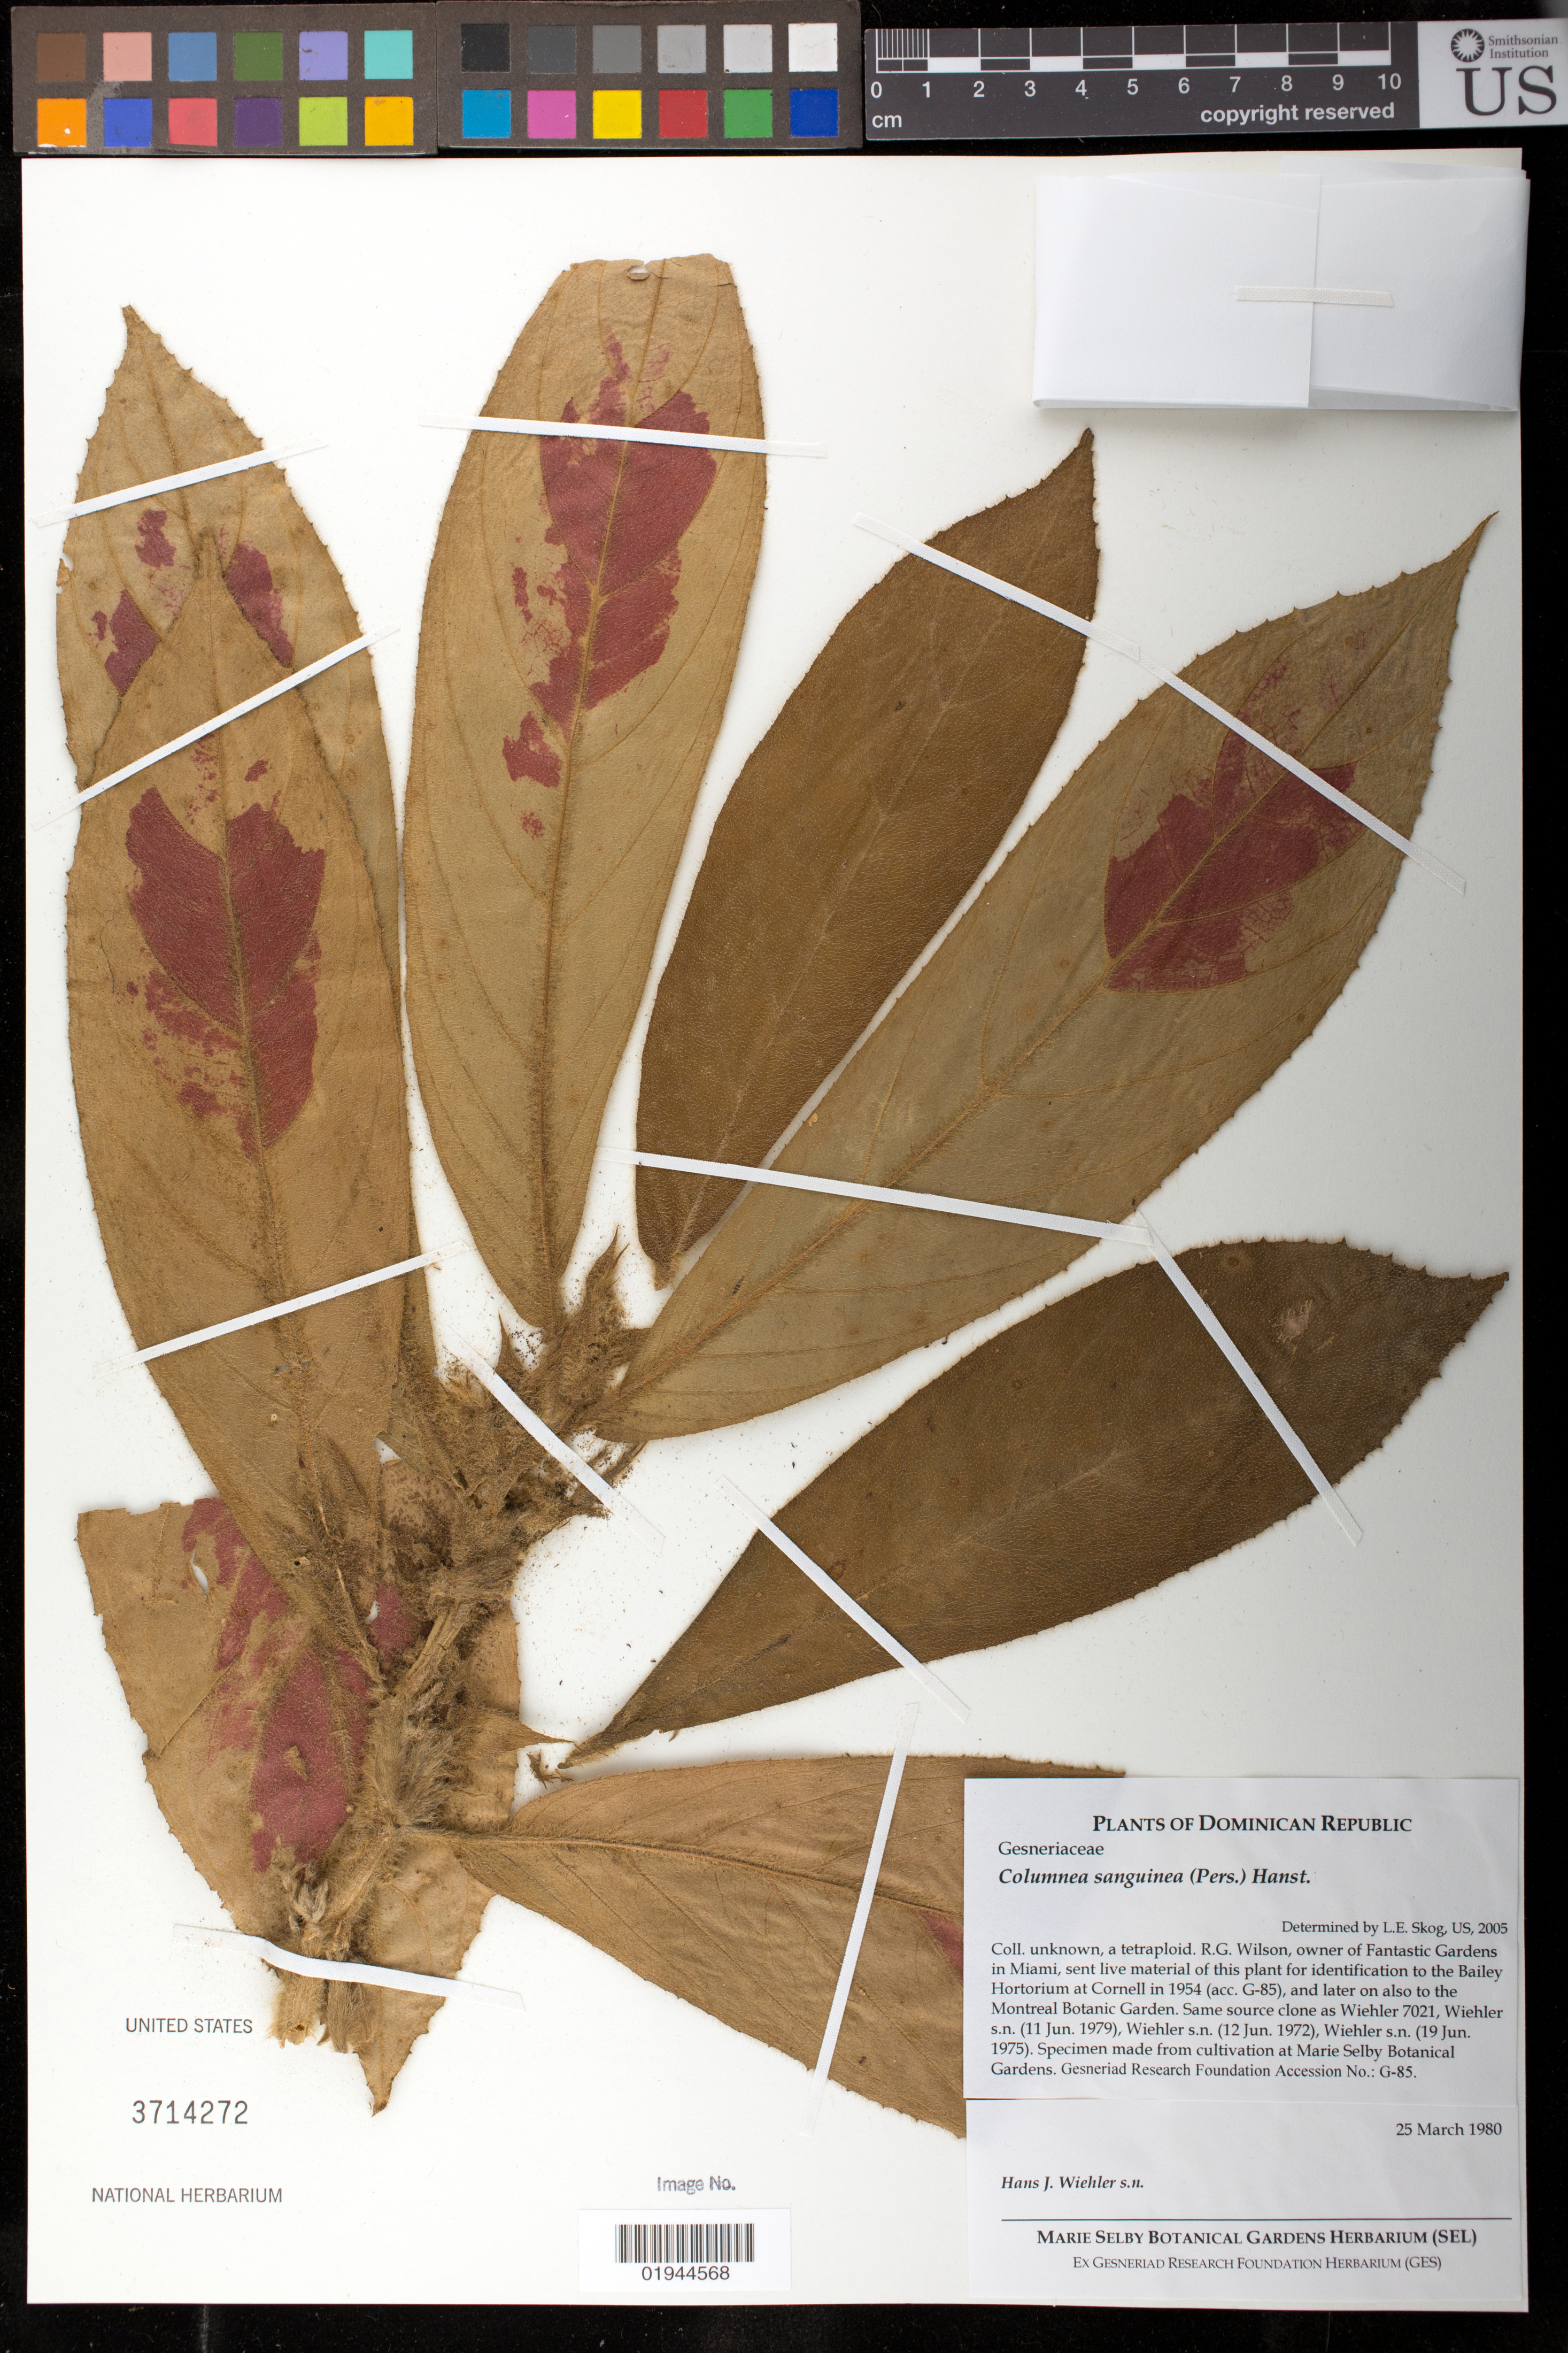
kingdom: Plantae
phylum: Tracheophyta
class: Magnoliopsida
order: Lamiales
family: Gesneriaceae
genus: Columnea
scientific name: Columnea sanguinea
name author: (Pers.) Hanst.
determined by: Skog, Laurence E.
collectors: H. J. Wiehler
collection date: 1980-03-25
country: United States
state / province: Florida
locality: Marie Selby Botanical Gardens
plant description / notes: Coll. unknown, a tetraploid. R.G. Wilson, owner of Fantastic Gardens in Miami, sent live material of this plant for identification to the Bailey Hortorium at Cornell in 1954 (acc. G-85) and later on also to the Montreal Botanic Garden.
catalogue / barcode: US 3714272